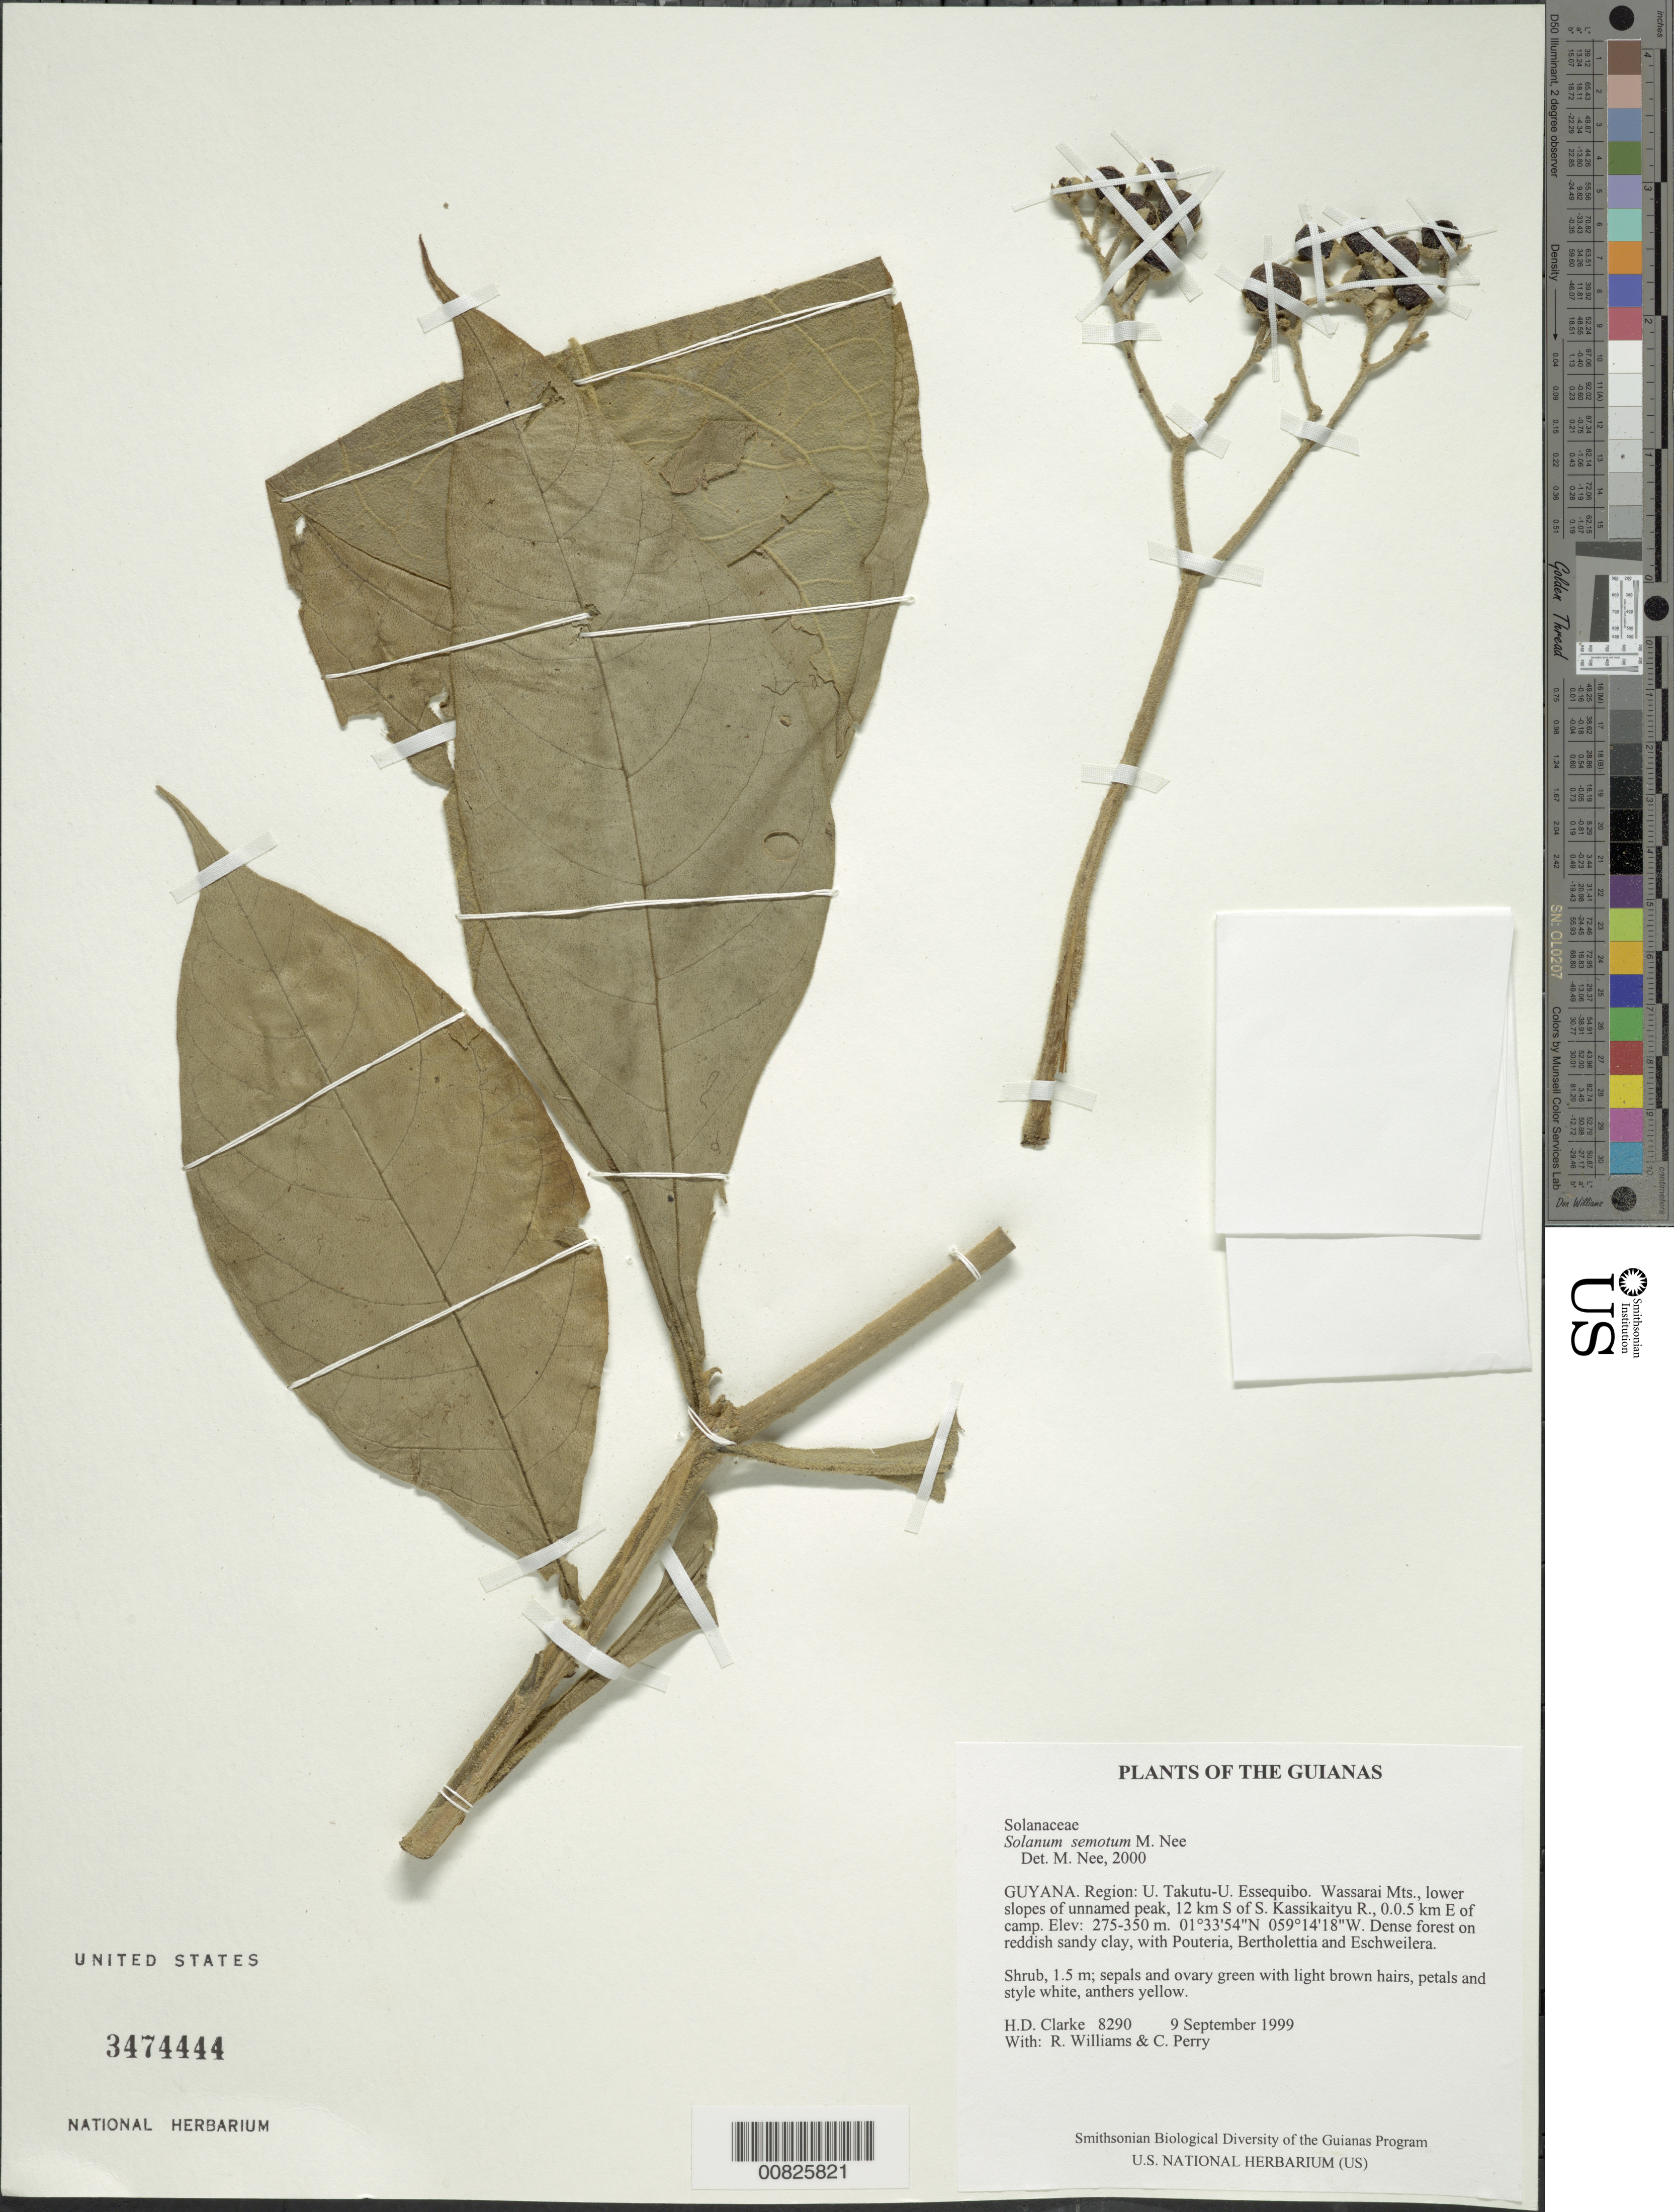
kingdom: Plantae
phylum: Tracheophyta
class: Magnoliopsida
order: Solanales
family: Solanaceae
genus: Solanum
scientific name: Solanum semotum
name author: M. Nee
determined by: Nee, Michael H.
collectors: H. D. Clarke, R. Williams & C. Perry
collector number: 8290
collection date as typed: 9 Sep 1999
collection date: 1999-09-09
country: Guyana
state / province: U. Takutu-U. Essequibo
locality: Wassarai Mts., lower slopes of unnamed peak, 12 km S of S. Kassikaityu R., 0.0.5 km E of camp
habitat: Dense forest on reddish sandy clay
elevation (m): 275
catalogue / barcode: US 3474444